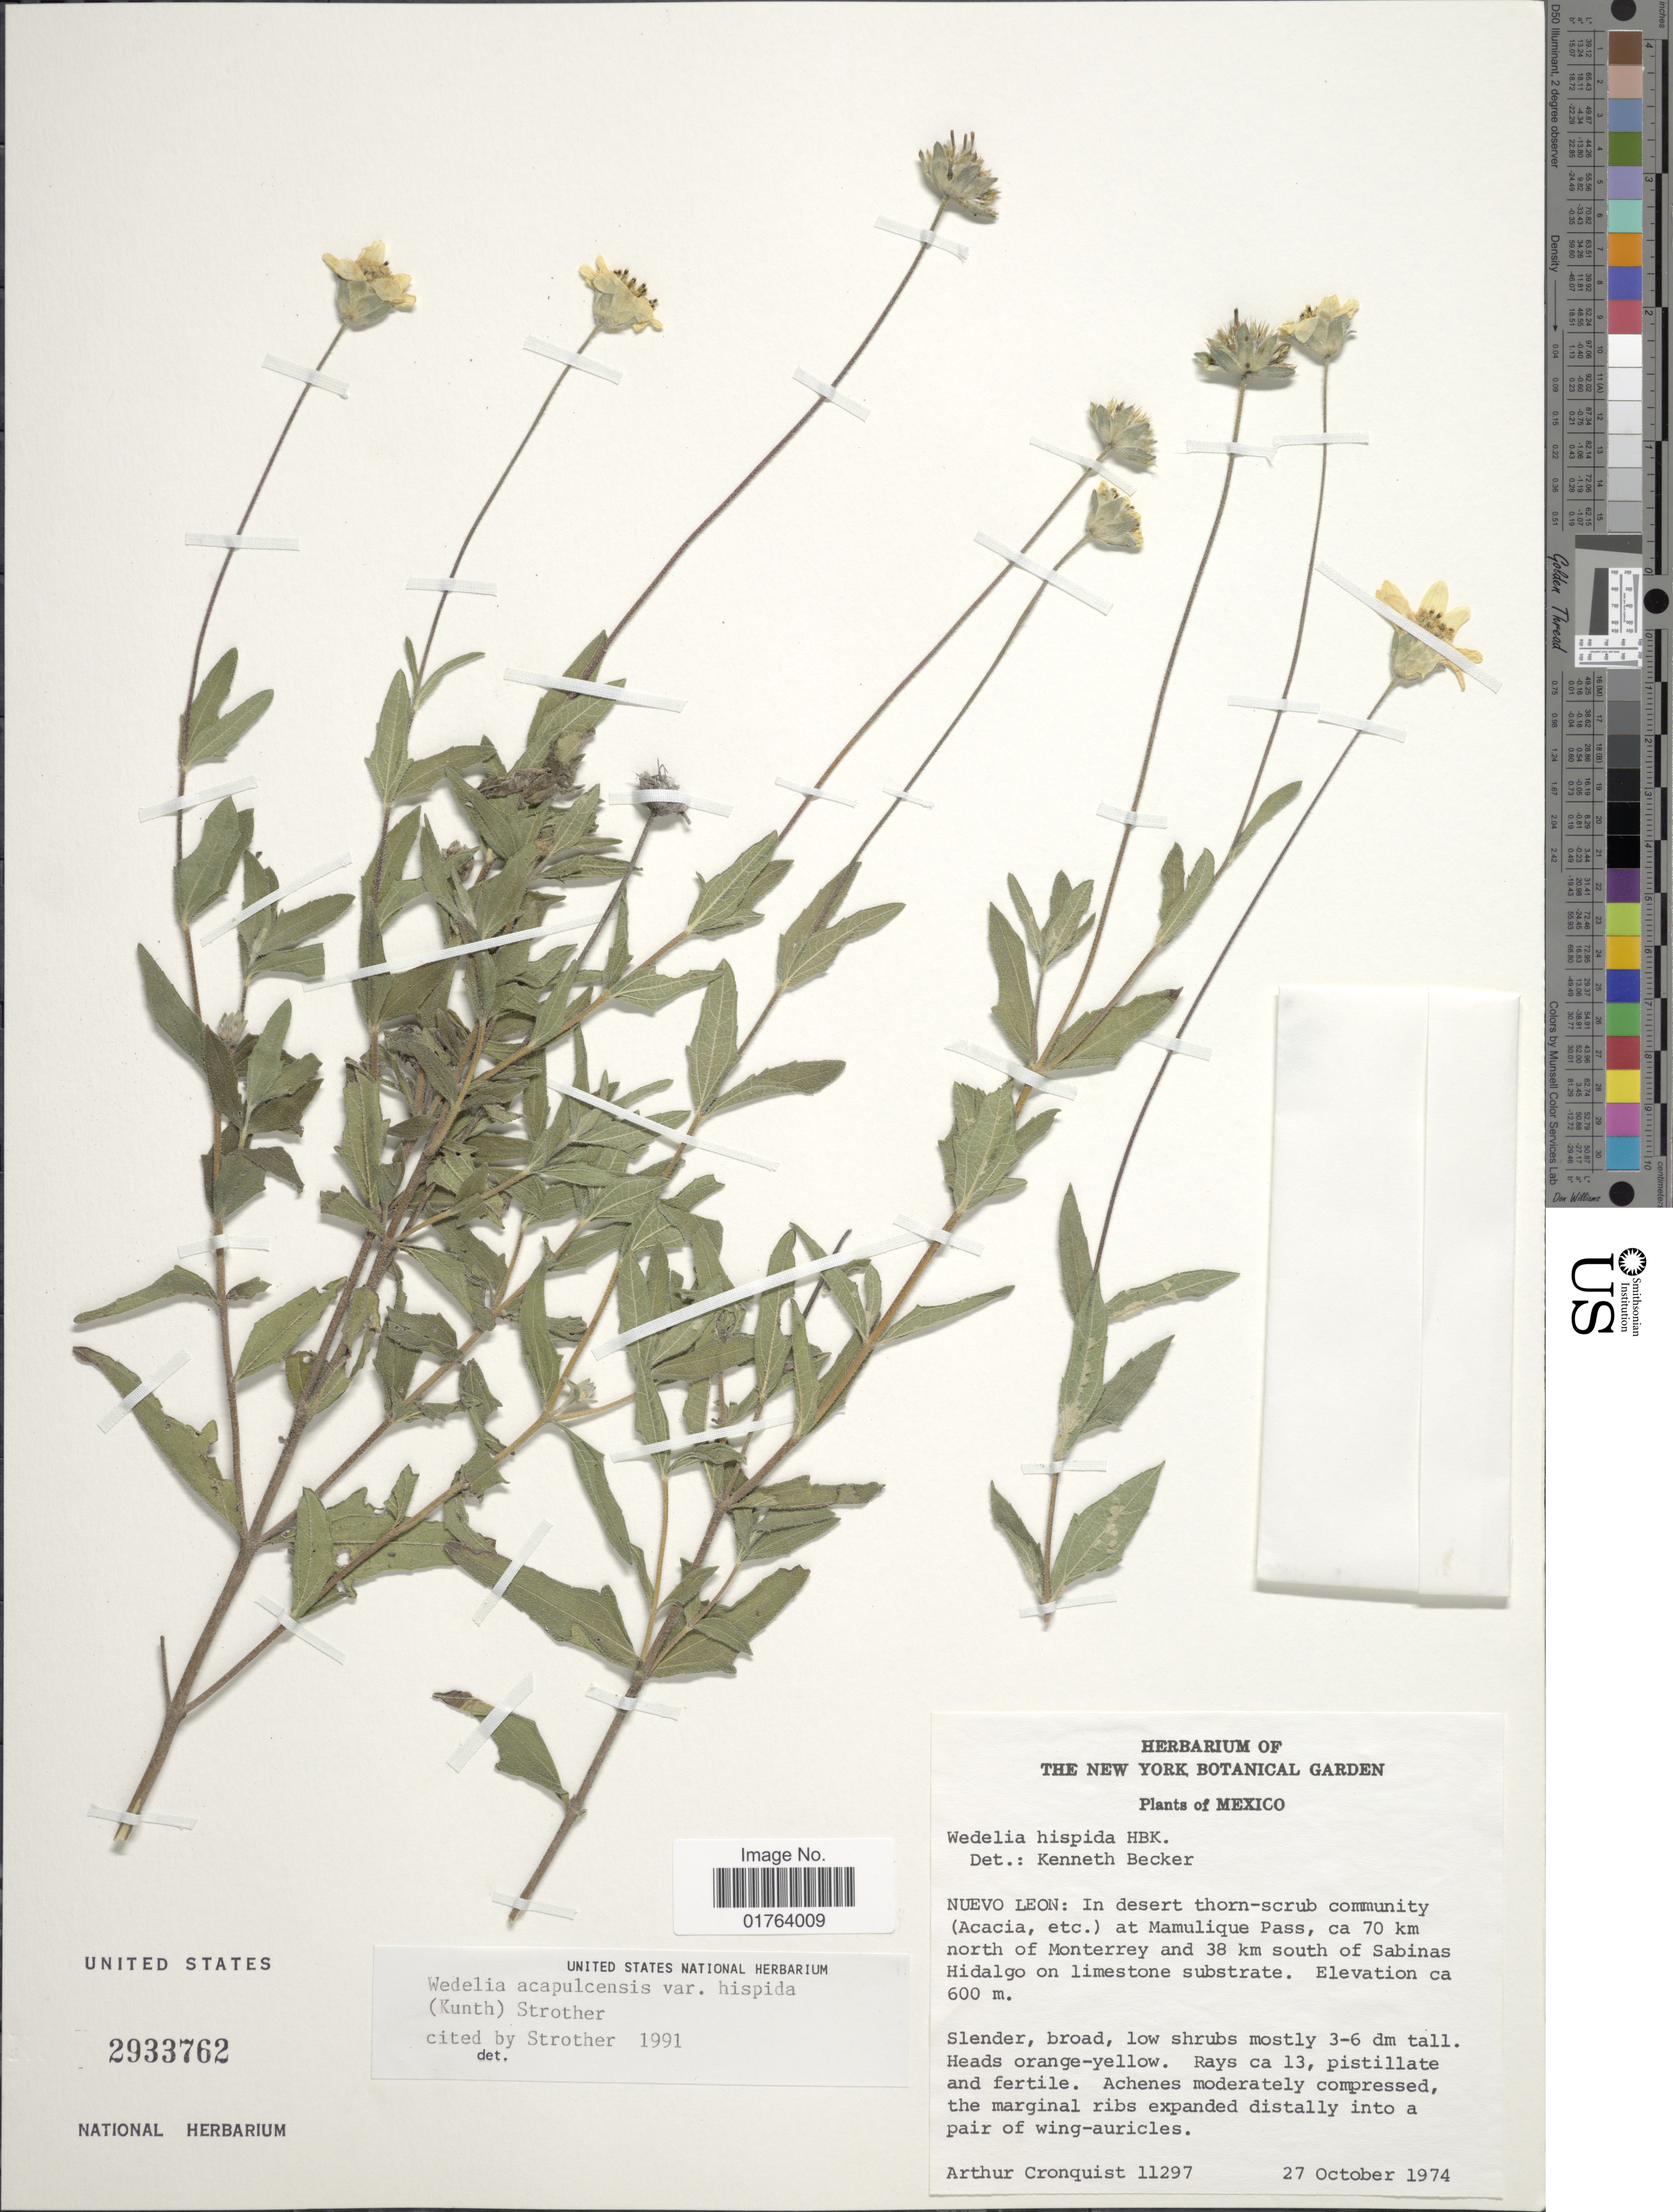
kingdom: Plantae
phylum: Tracheophyta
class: Magnoliopsida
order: Asterales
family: Asteraceae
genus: Wedelia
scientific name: Wedelia acapulcensis var. hispida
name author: (Kunth) Strother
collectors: A. J. Cronquist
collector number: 11297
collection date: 1974-10-27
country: Mexico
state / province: Nuevo León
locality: In desert thorn-scrub community at Mamulique Pass, ca 70km north of Monterrey and 38 km souhr of Sabinas Hidalgo on limestone substrate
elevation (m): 600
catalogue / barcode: US 2933762